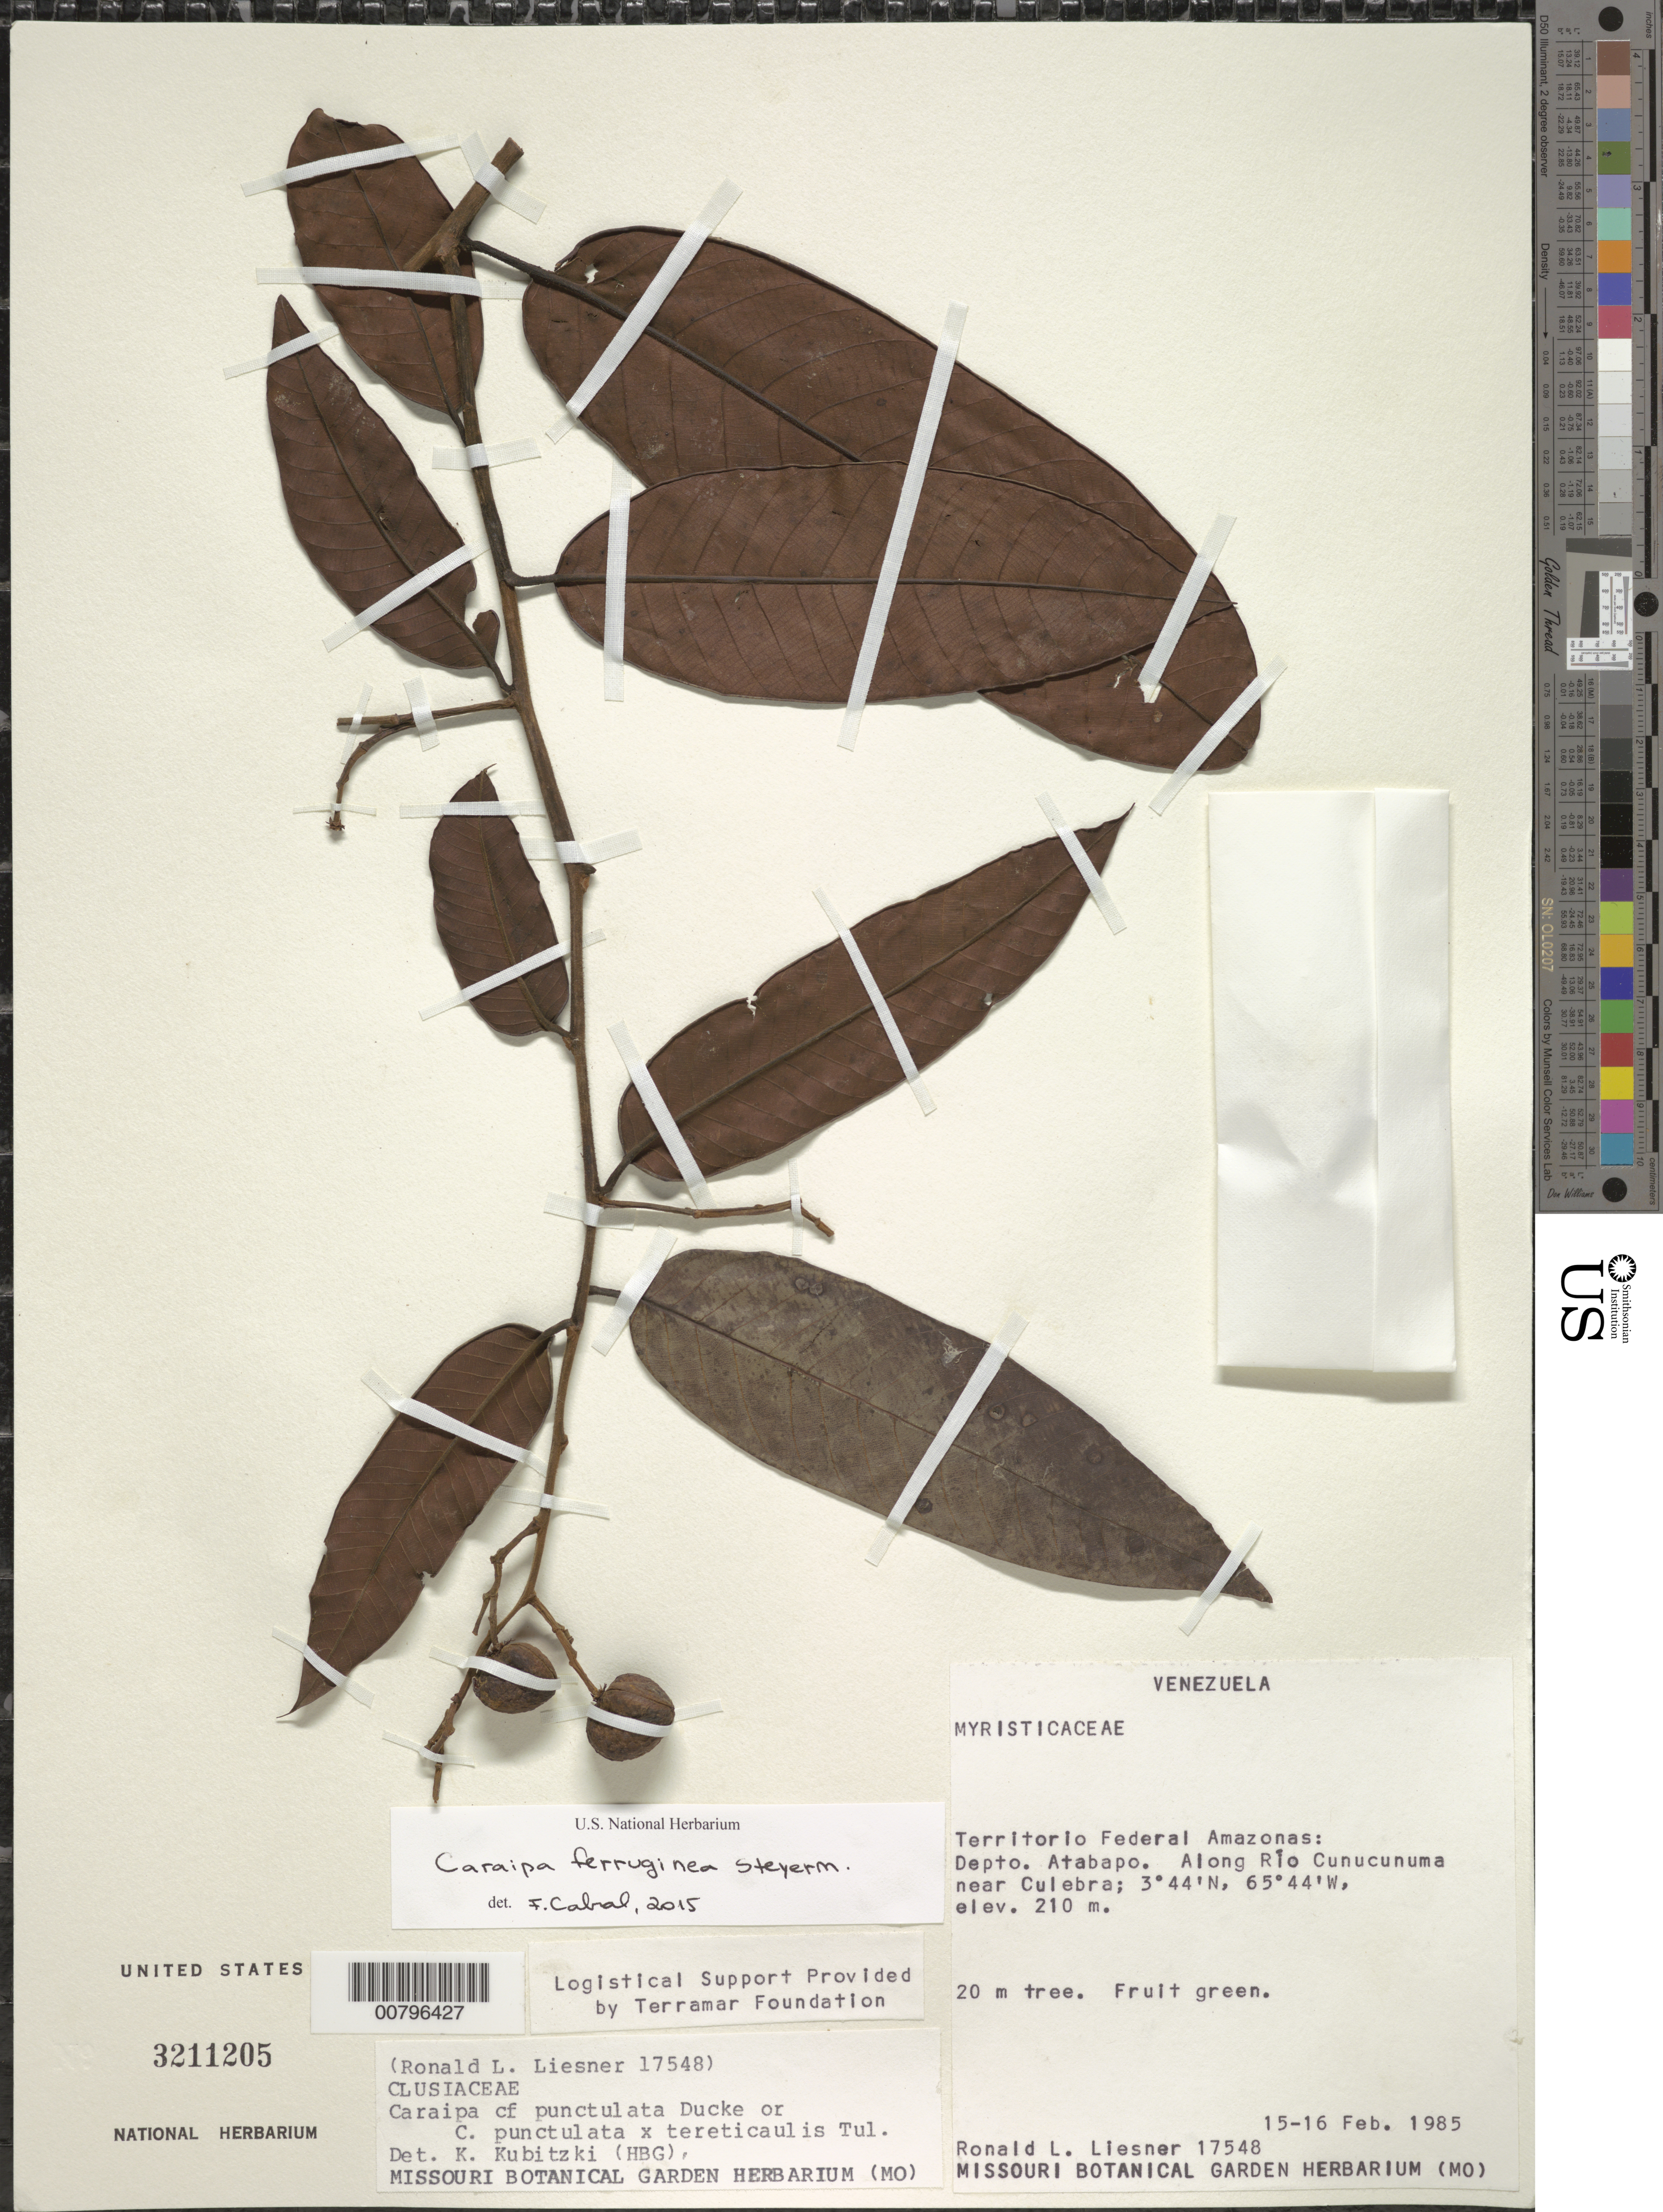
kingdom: Plantae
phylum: Tracheophyta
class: Magnoliopsida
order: Malpighiales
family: Calophyllaceae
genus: Caraipa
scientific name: Caraipa ferruginea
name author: Steyerm.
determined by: Cabral, F. N.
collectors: R. L. Liesner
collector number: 17548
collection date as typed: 15-Feb-85 to 16-Feb-85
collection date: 1985-02-15/1985-02-16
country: Venezuela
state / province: Amazonas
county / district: Atabapo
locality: Río Cunucunuma, near Culebra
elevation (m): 210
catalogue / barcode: US 3211205